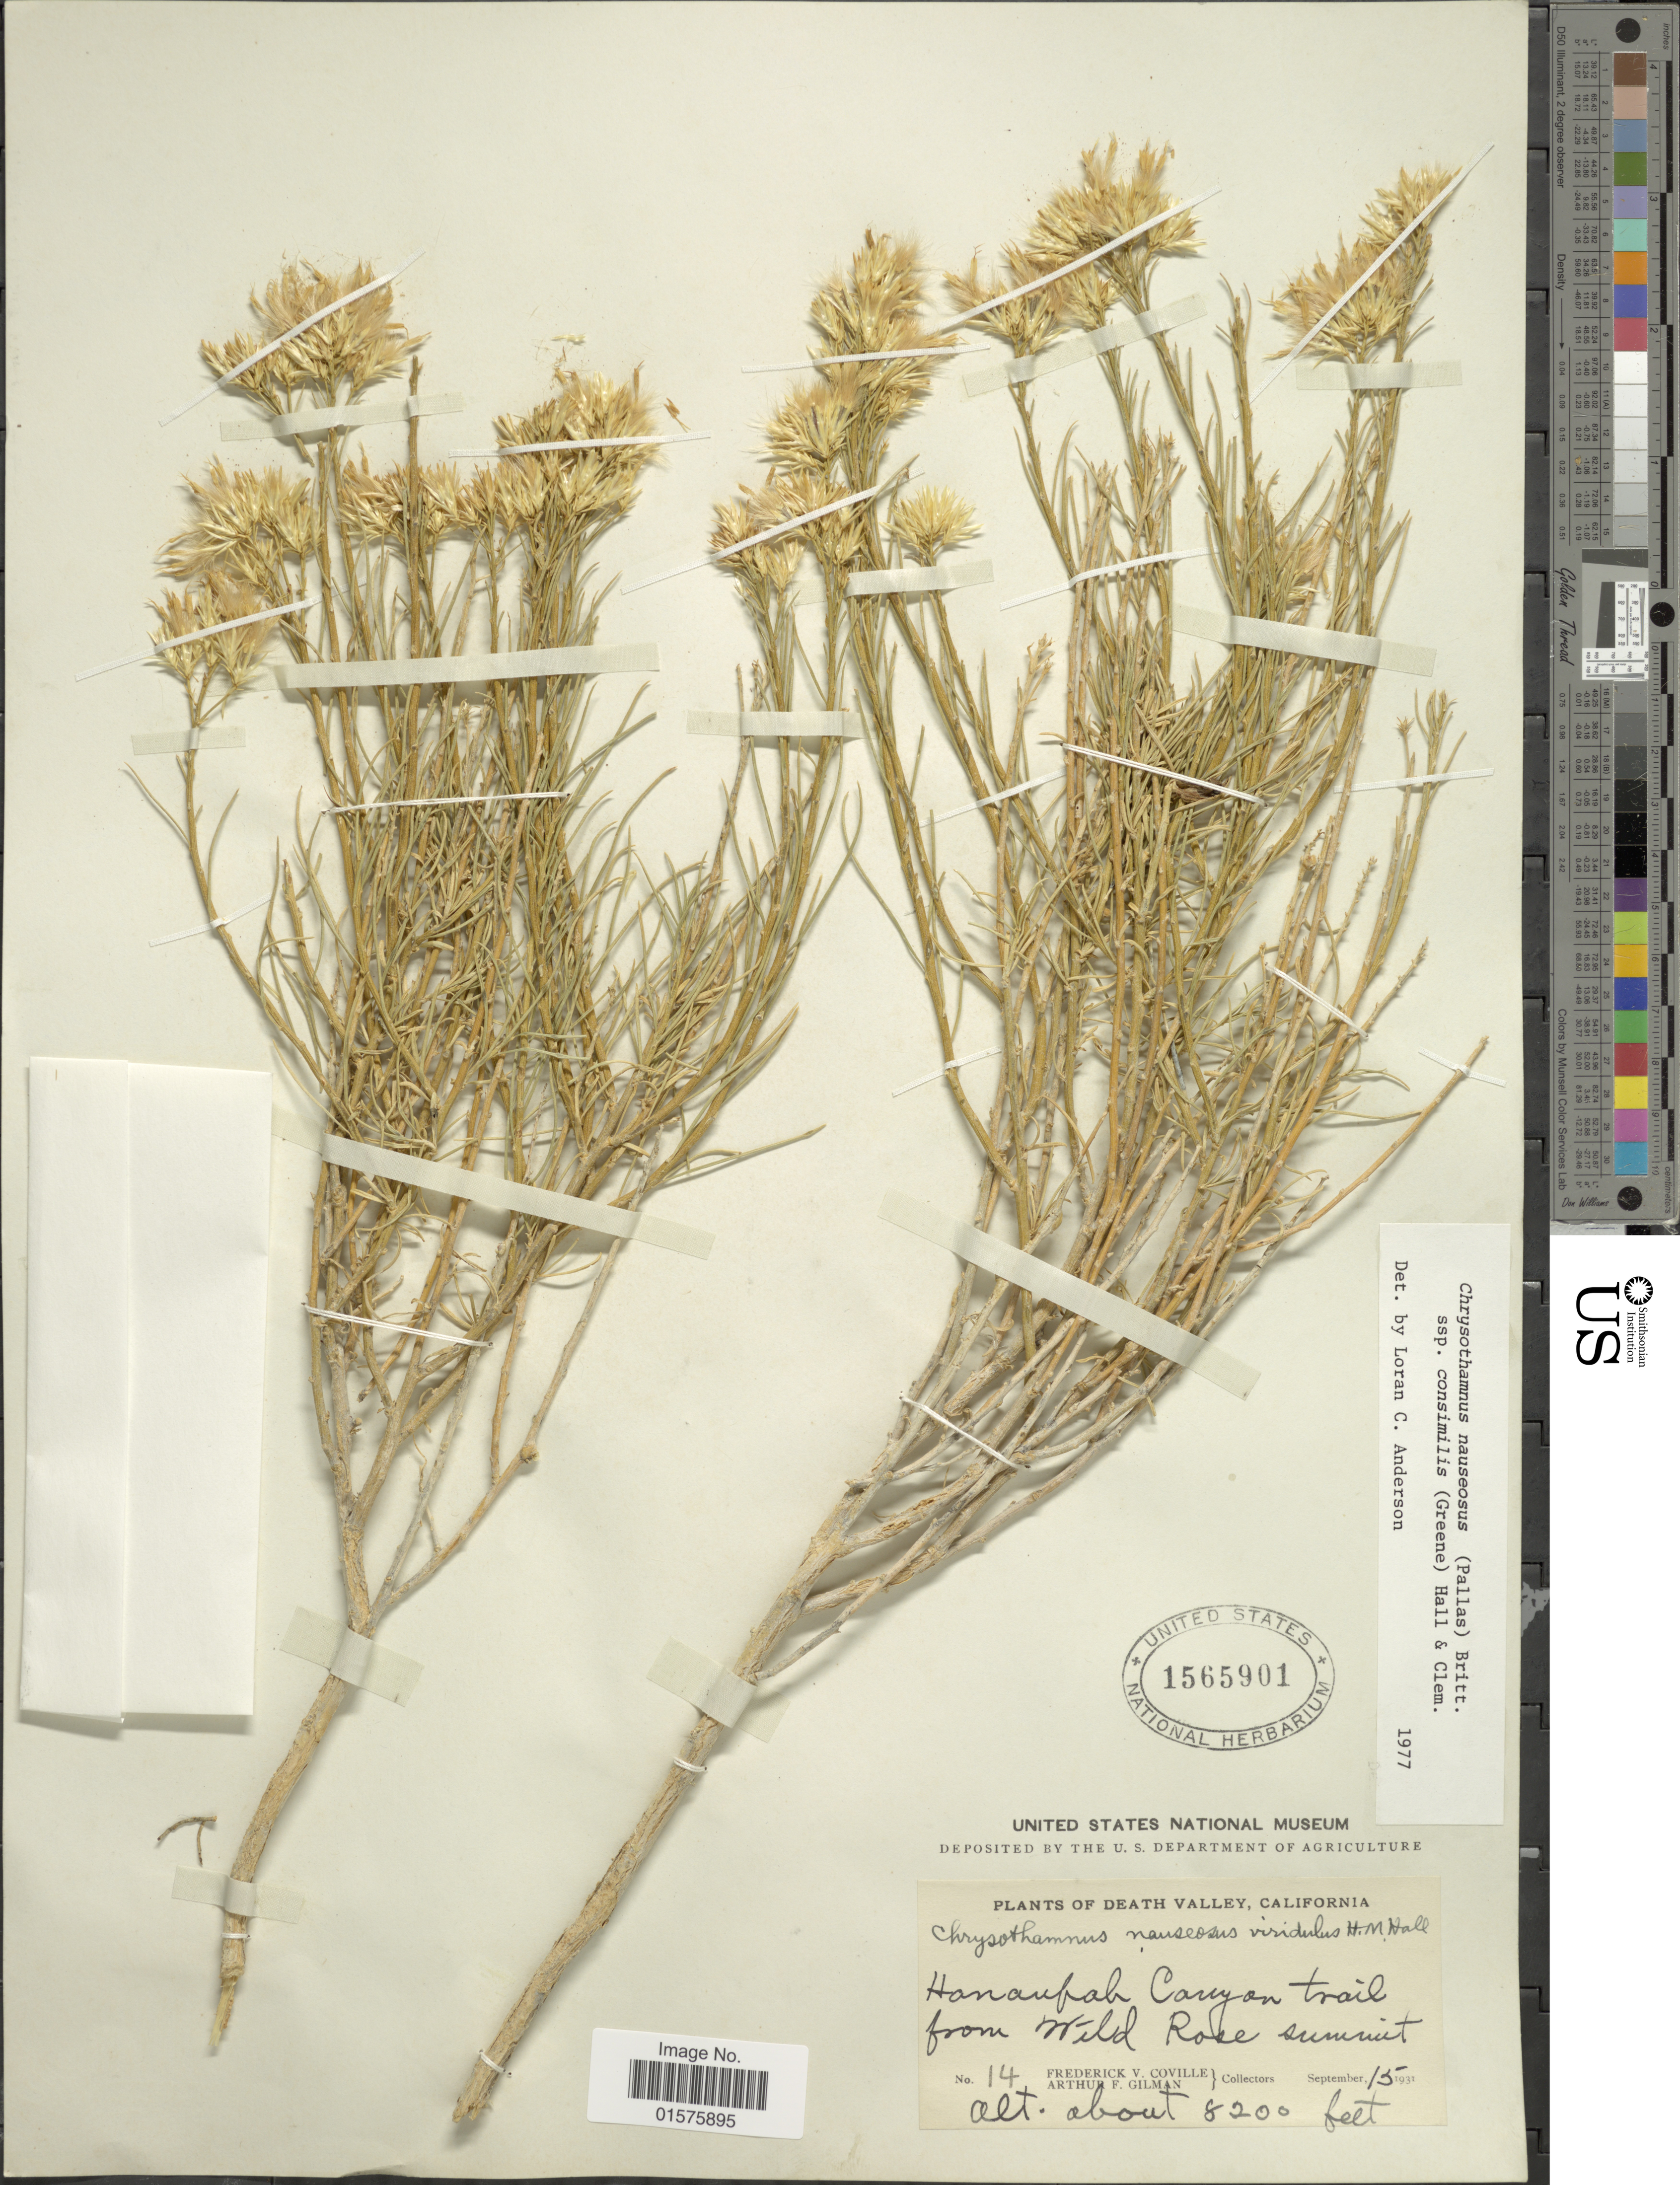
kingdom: Plantae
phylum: Tracheophyta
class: Magnoliopsida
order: Asterales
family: Asteraceae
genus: Ericameria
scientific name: Ericameria nauseosa var. oreophila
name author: (A. Nelson) G.L. Nesom & G.I. Baird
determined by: Urbatsch, Lowell E., Curator (LSU), Louisiana State University (UNITED STATES)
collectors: F. V. Coville & A. Gilman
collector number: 14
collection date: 1931-09-15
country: United States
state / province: California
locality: Death Valley, Hananfah Canyon trail from Wild Rose summit.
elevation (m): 2499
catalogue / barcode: US 1565901